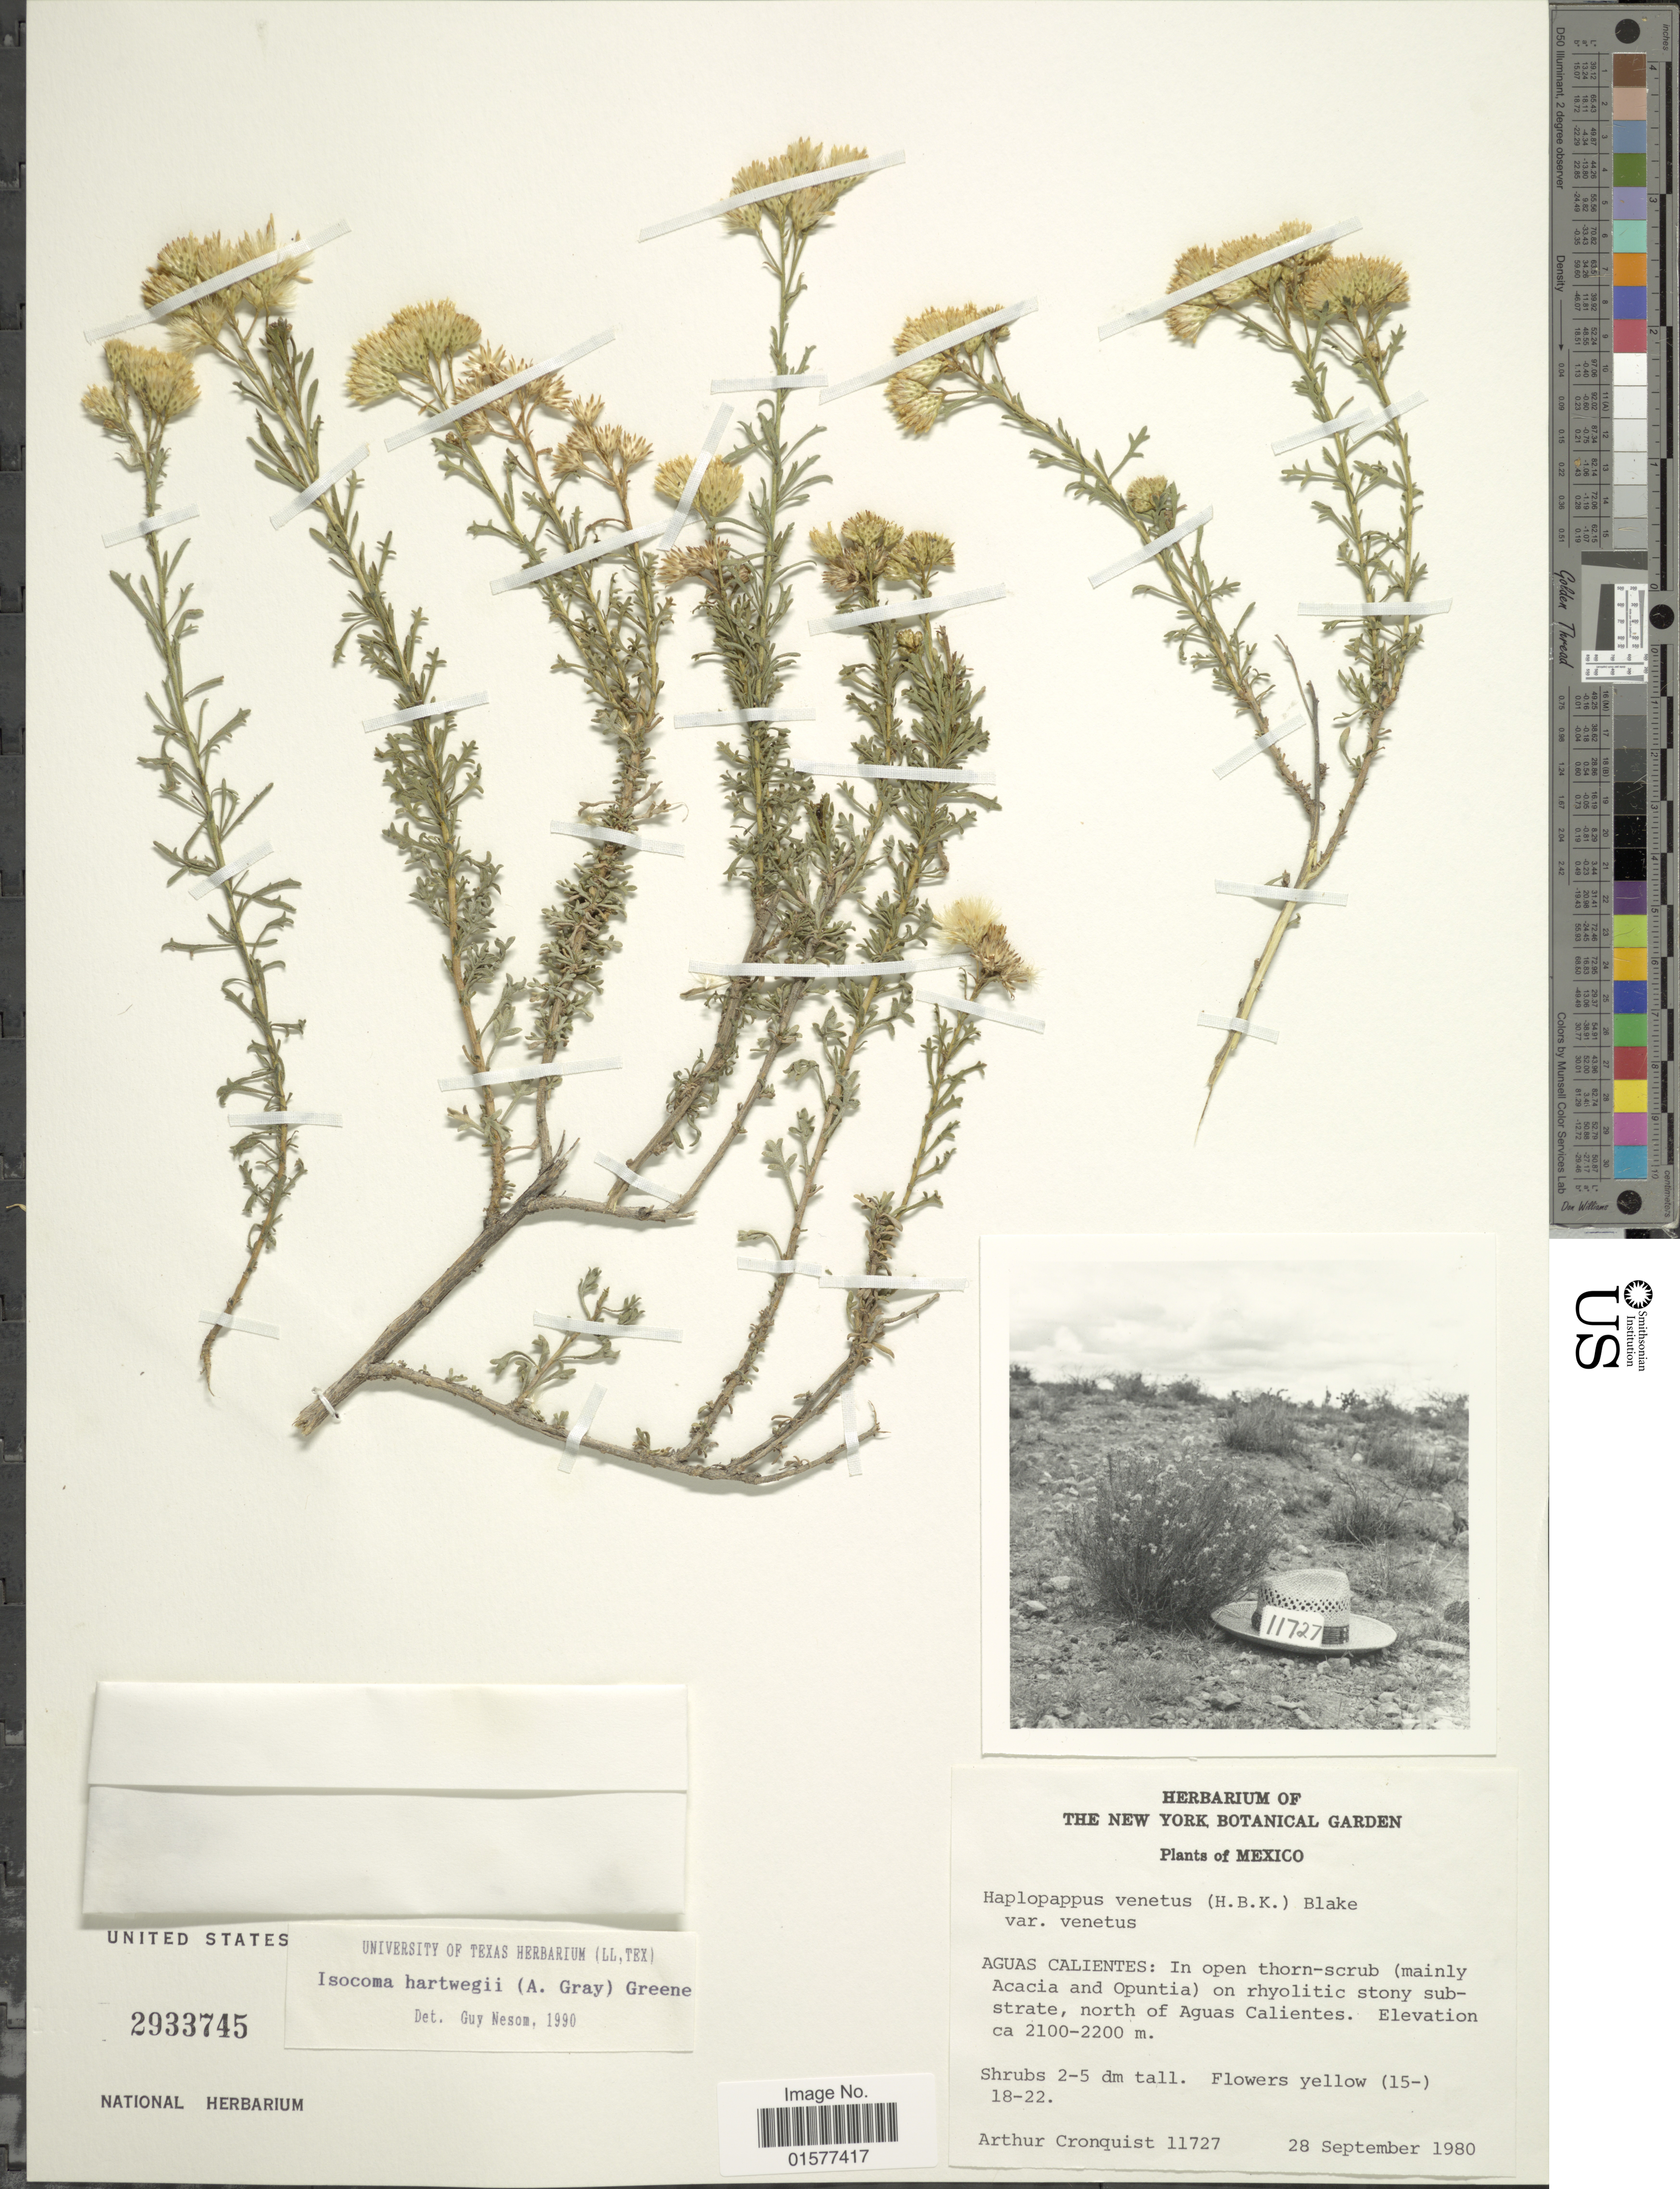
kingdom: Plantae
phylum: Tracheophyta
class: Magnoliopsida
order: Asterales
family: Asteraceae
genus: Isocoma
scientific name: Isocoma hartwegii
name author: (A. Gray) Greene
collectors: A. J. Cronquist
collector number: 11727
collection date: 1980-09-28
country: Mexico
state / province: Aguascalientes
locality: Aguas Calientes: In open thorn-scrub (mainly Acacia and Opuntia) on rhyolitic stony substrate, north of Aguas Calientes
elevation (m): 2100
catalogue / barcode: US 2933745